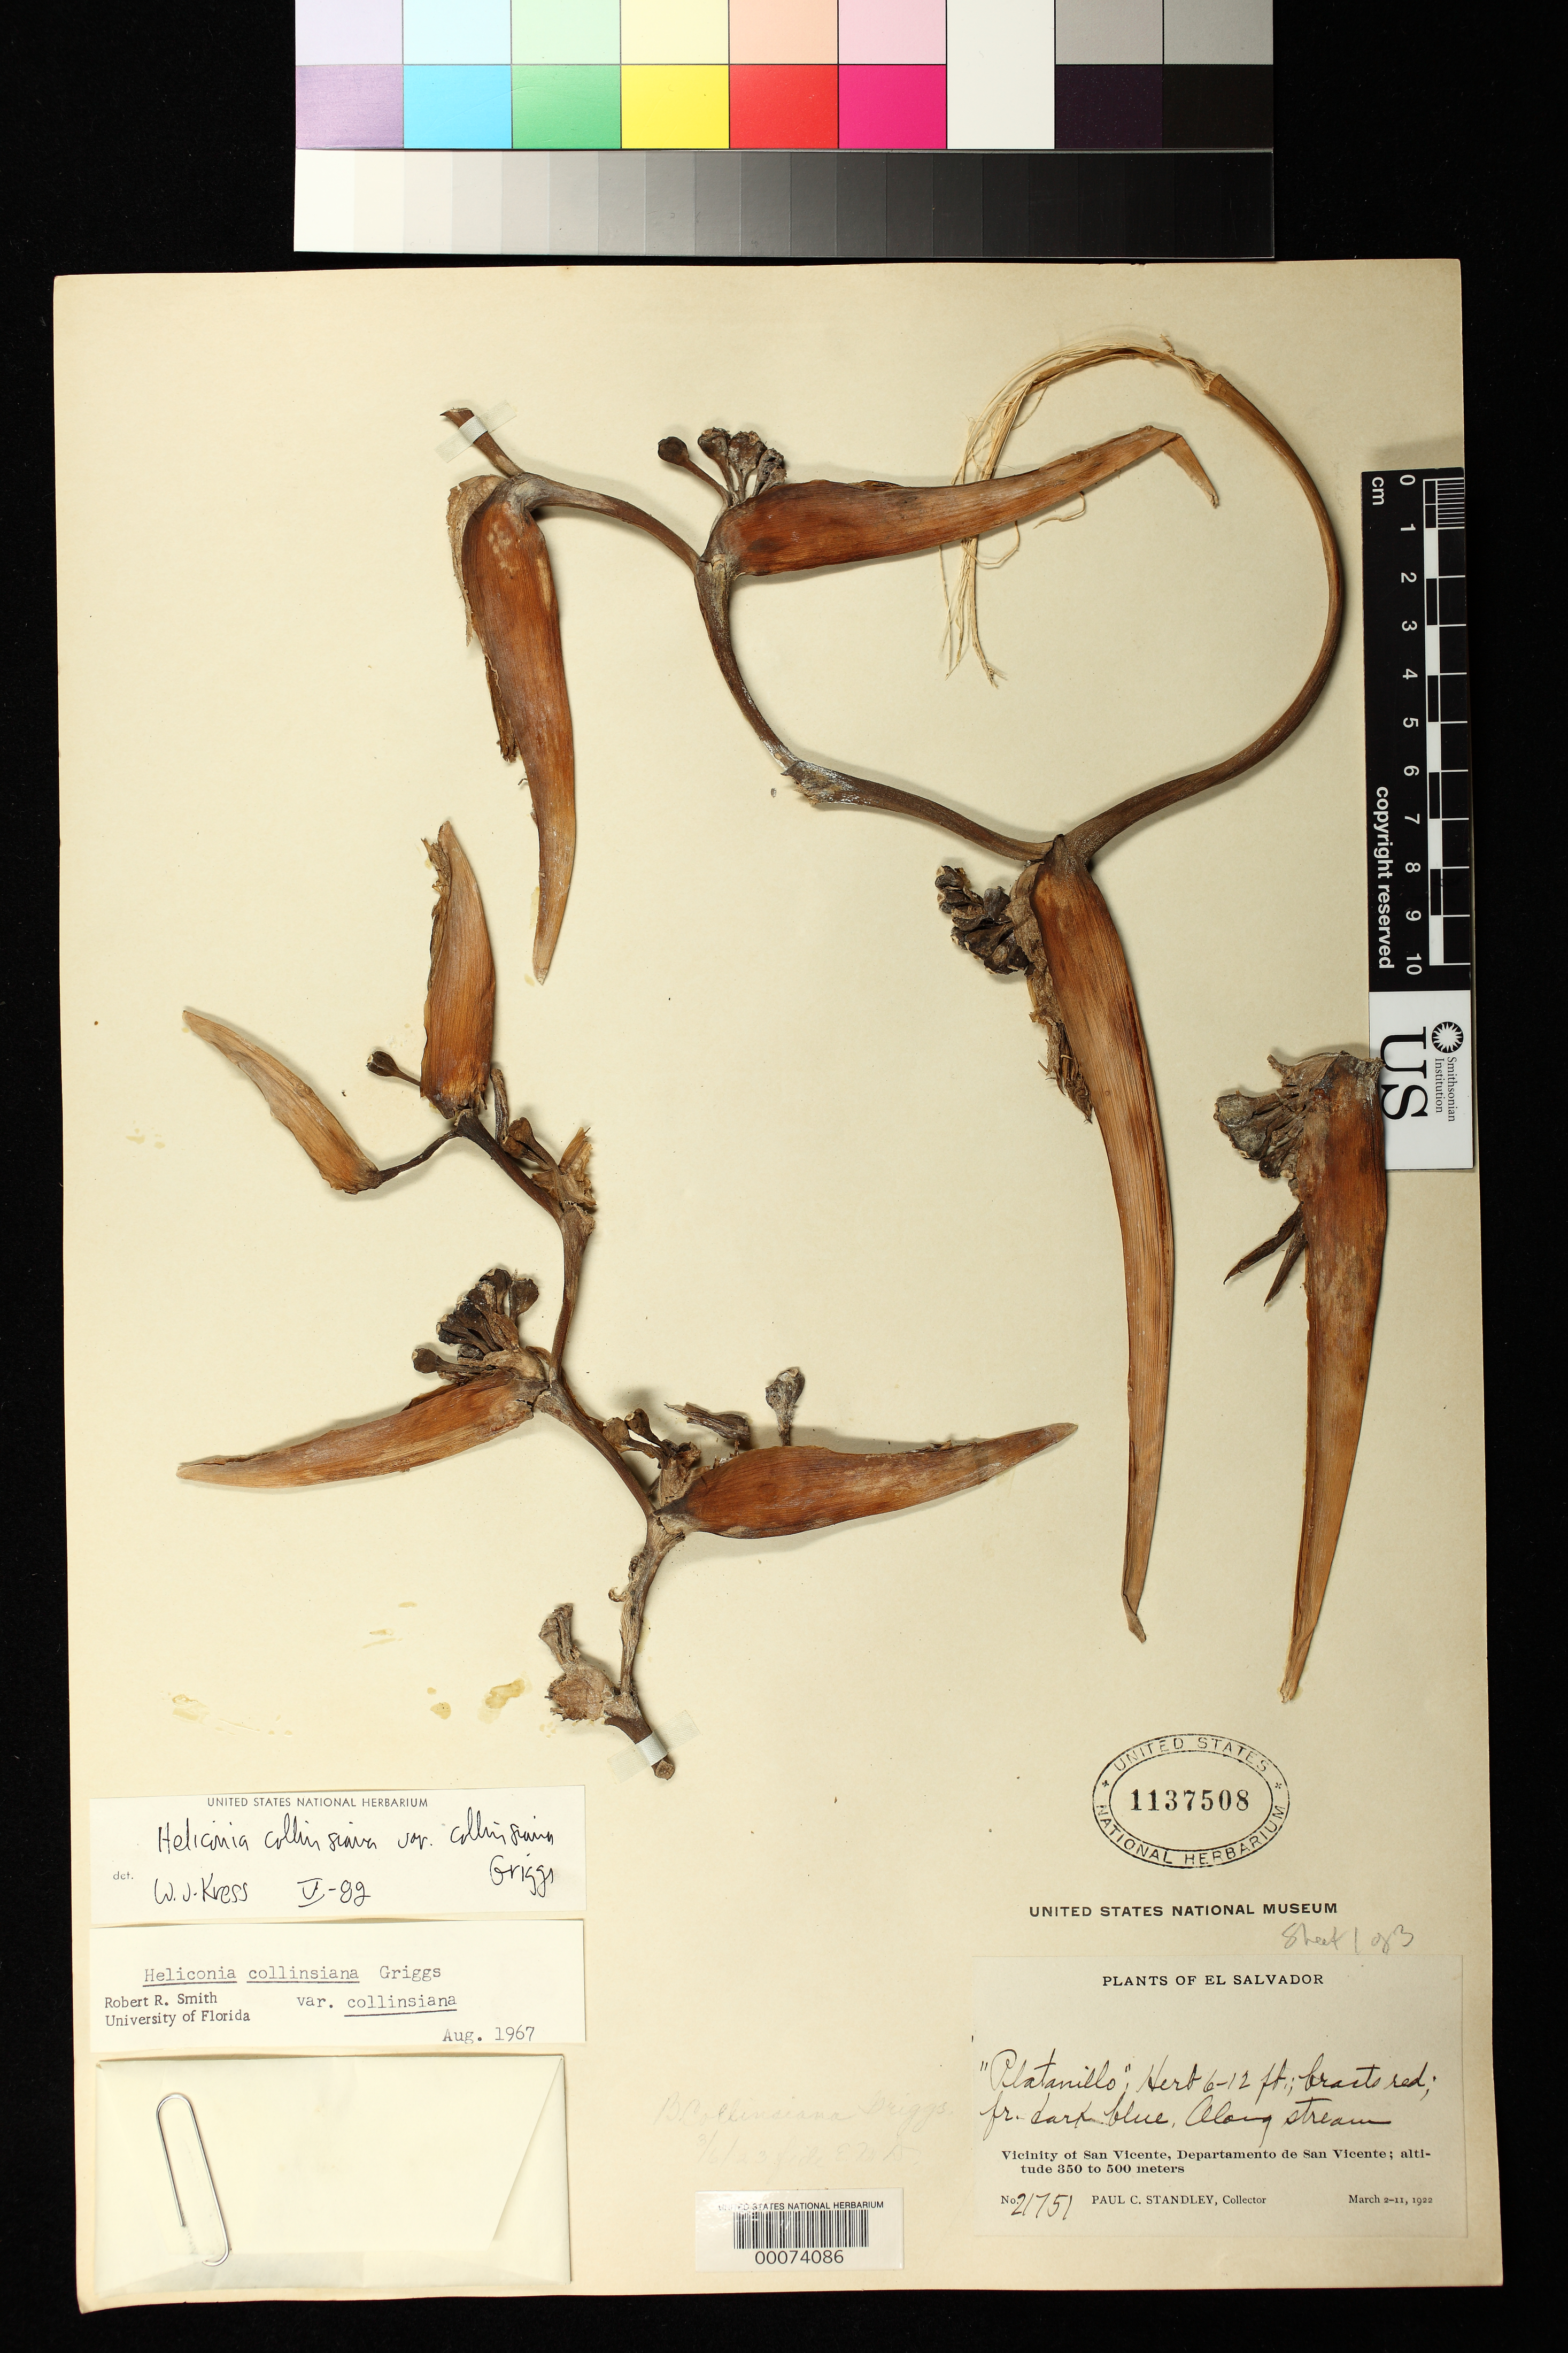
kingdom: Plantae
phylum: Tracheophyta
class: Liliopsida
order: Zingiberales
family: Heliconiaceae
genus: Heliconia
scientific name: Heliconia collinsiana var. collinsiana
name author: R.F. Griggs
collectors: P. C. Standley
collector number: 21751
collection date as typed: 02 Mar 1922 to 11 Mar 1922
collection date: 1922-03-02/1922-03-11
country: El Salvador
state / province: San Vincente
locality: Vicinity of san vicente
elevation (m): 350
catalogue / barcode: US 1137508